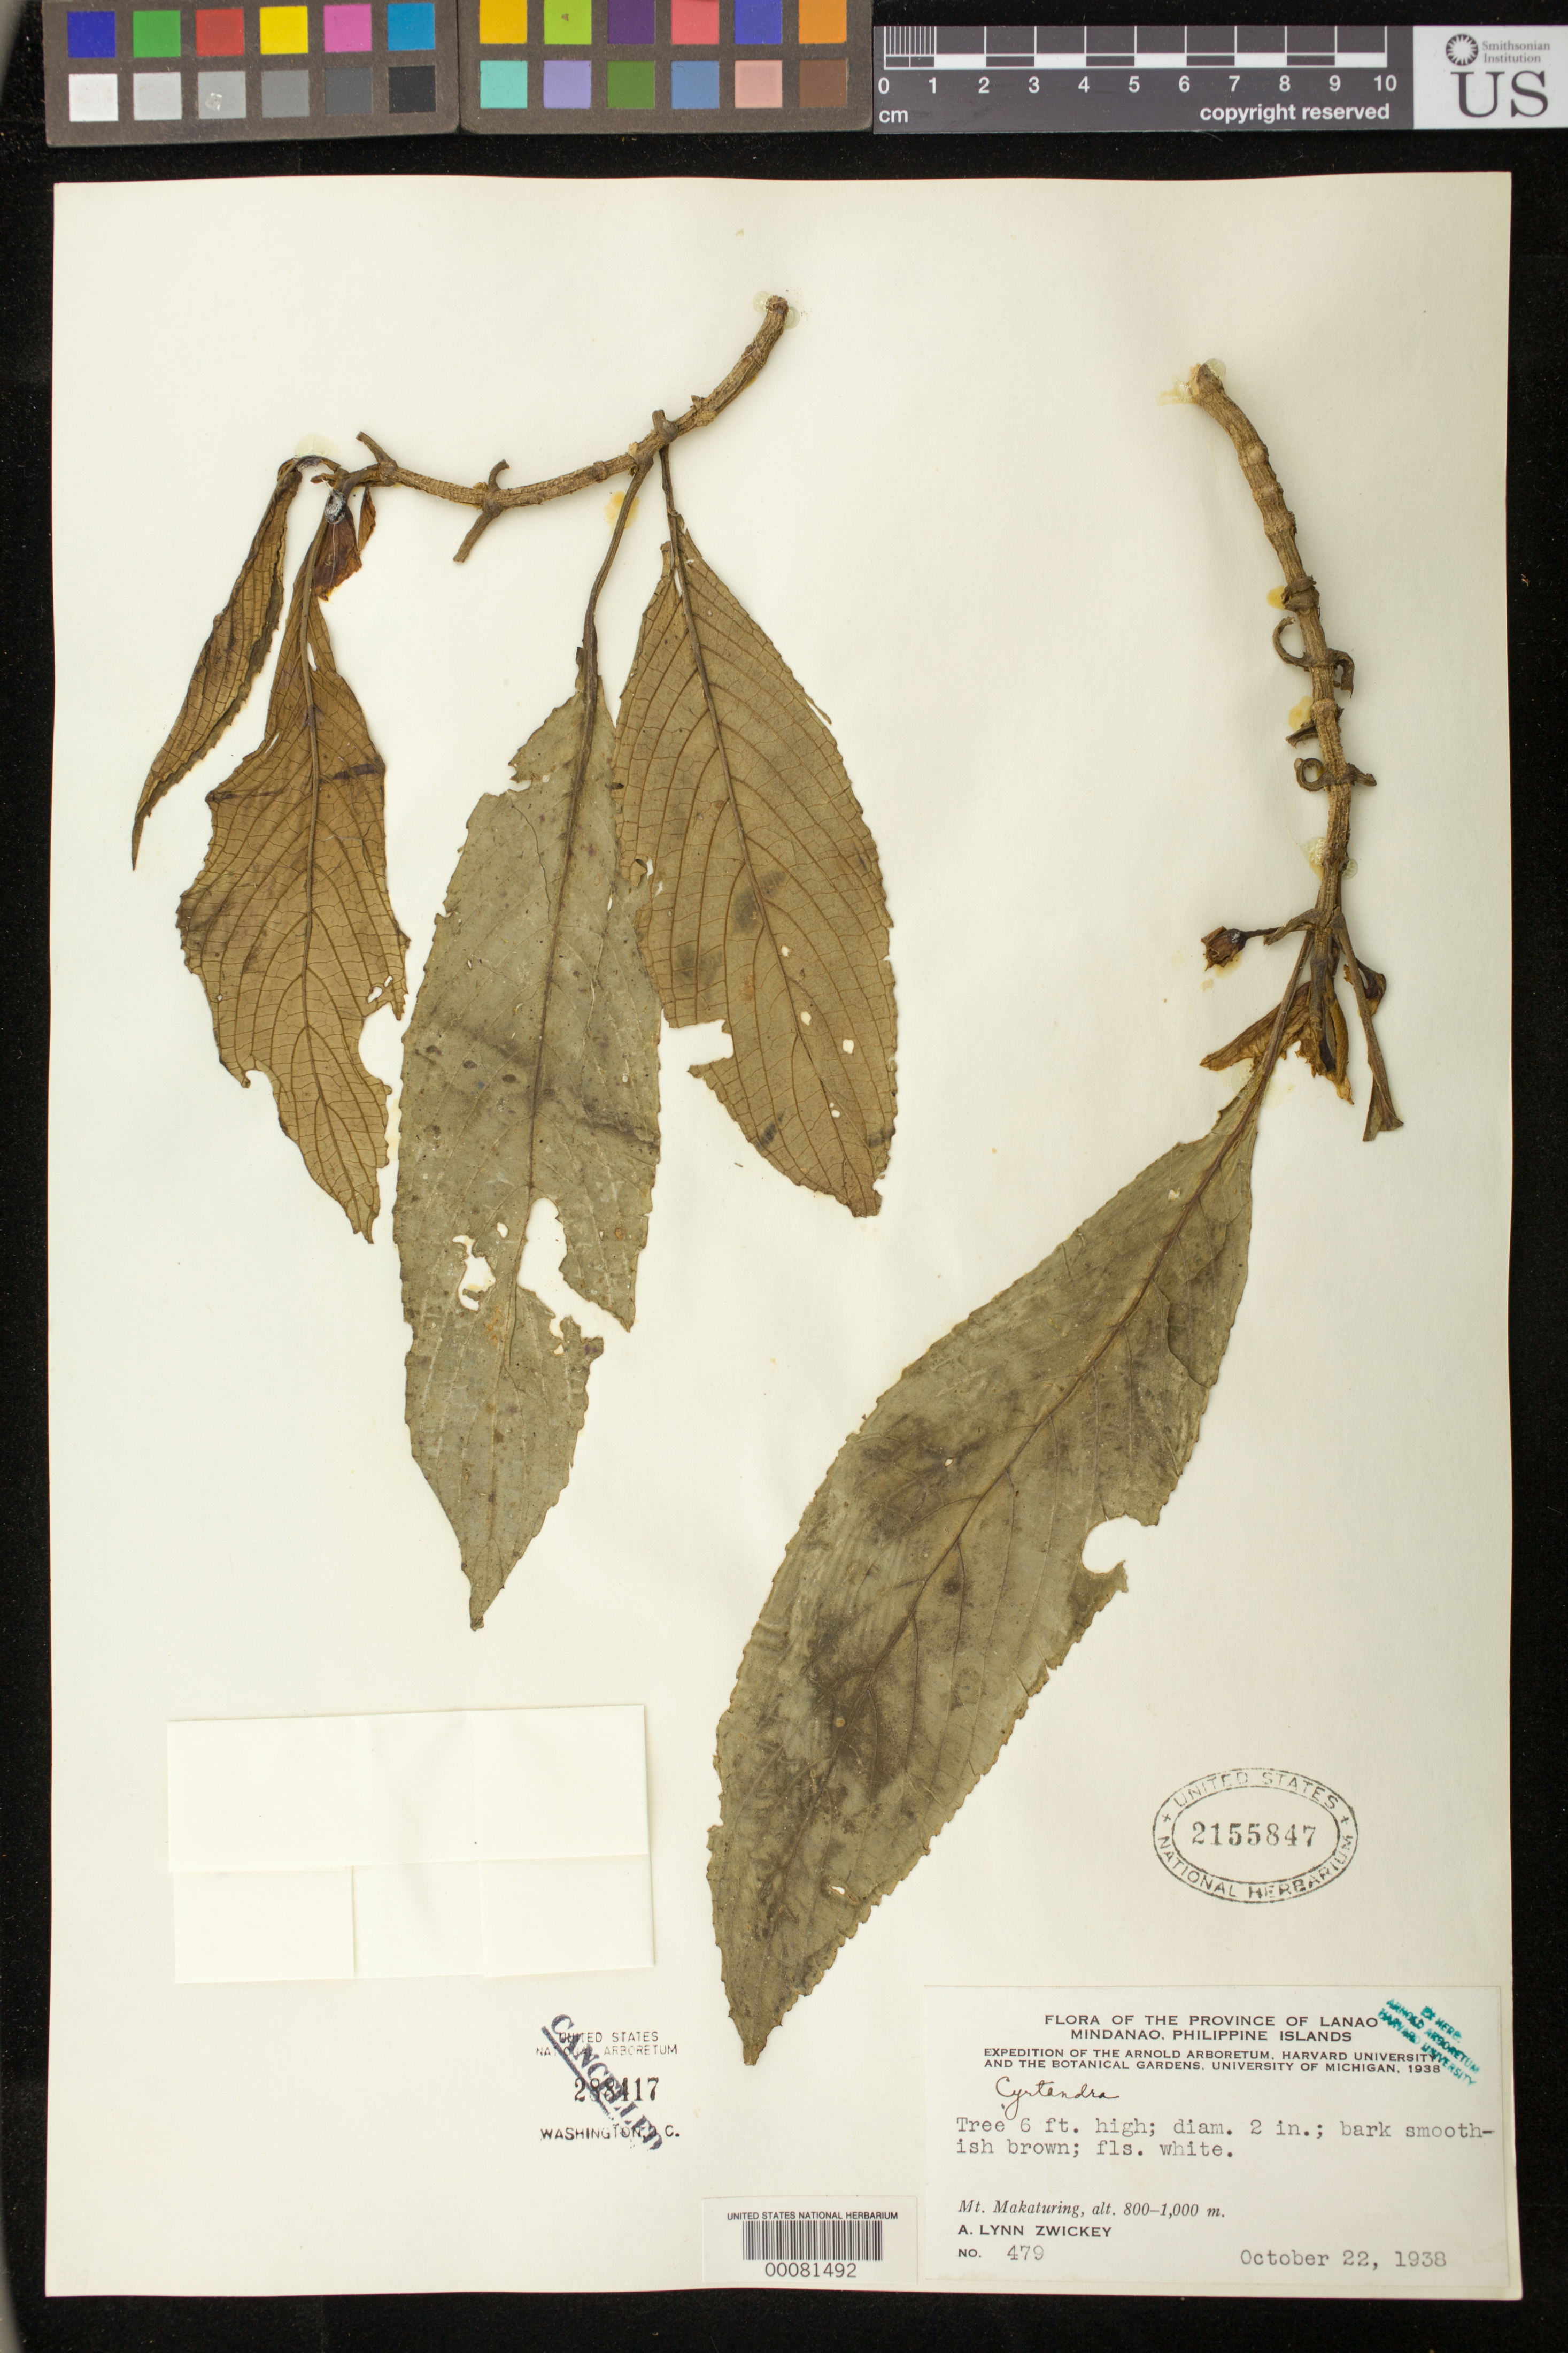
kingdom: Plantae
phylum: Tracheophyta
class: Magnoliopsida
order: Lamiales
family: Gesneriaceae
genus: Cyrtandra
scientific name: Cyrtandra sp.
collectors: A. Zwickey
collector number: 479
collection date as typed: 22 Oct 1938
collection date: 1938-10-22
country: Philippines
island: Mindanao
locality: Mt makaturing, lanao province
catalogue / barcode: US 2155847